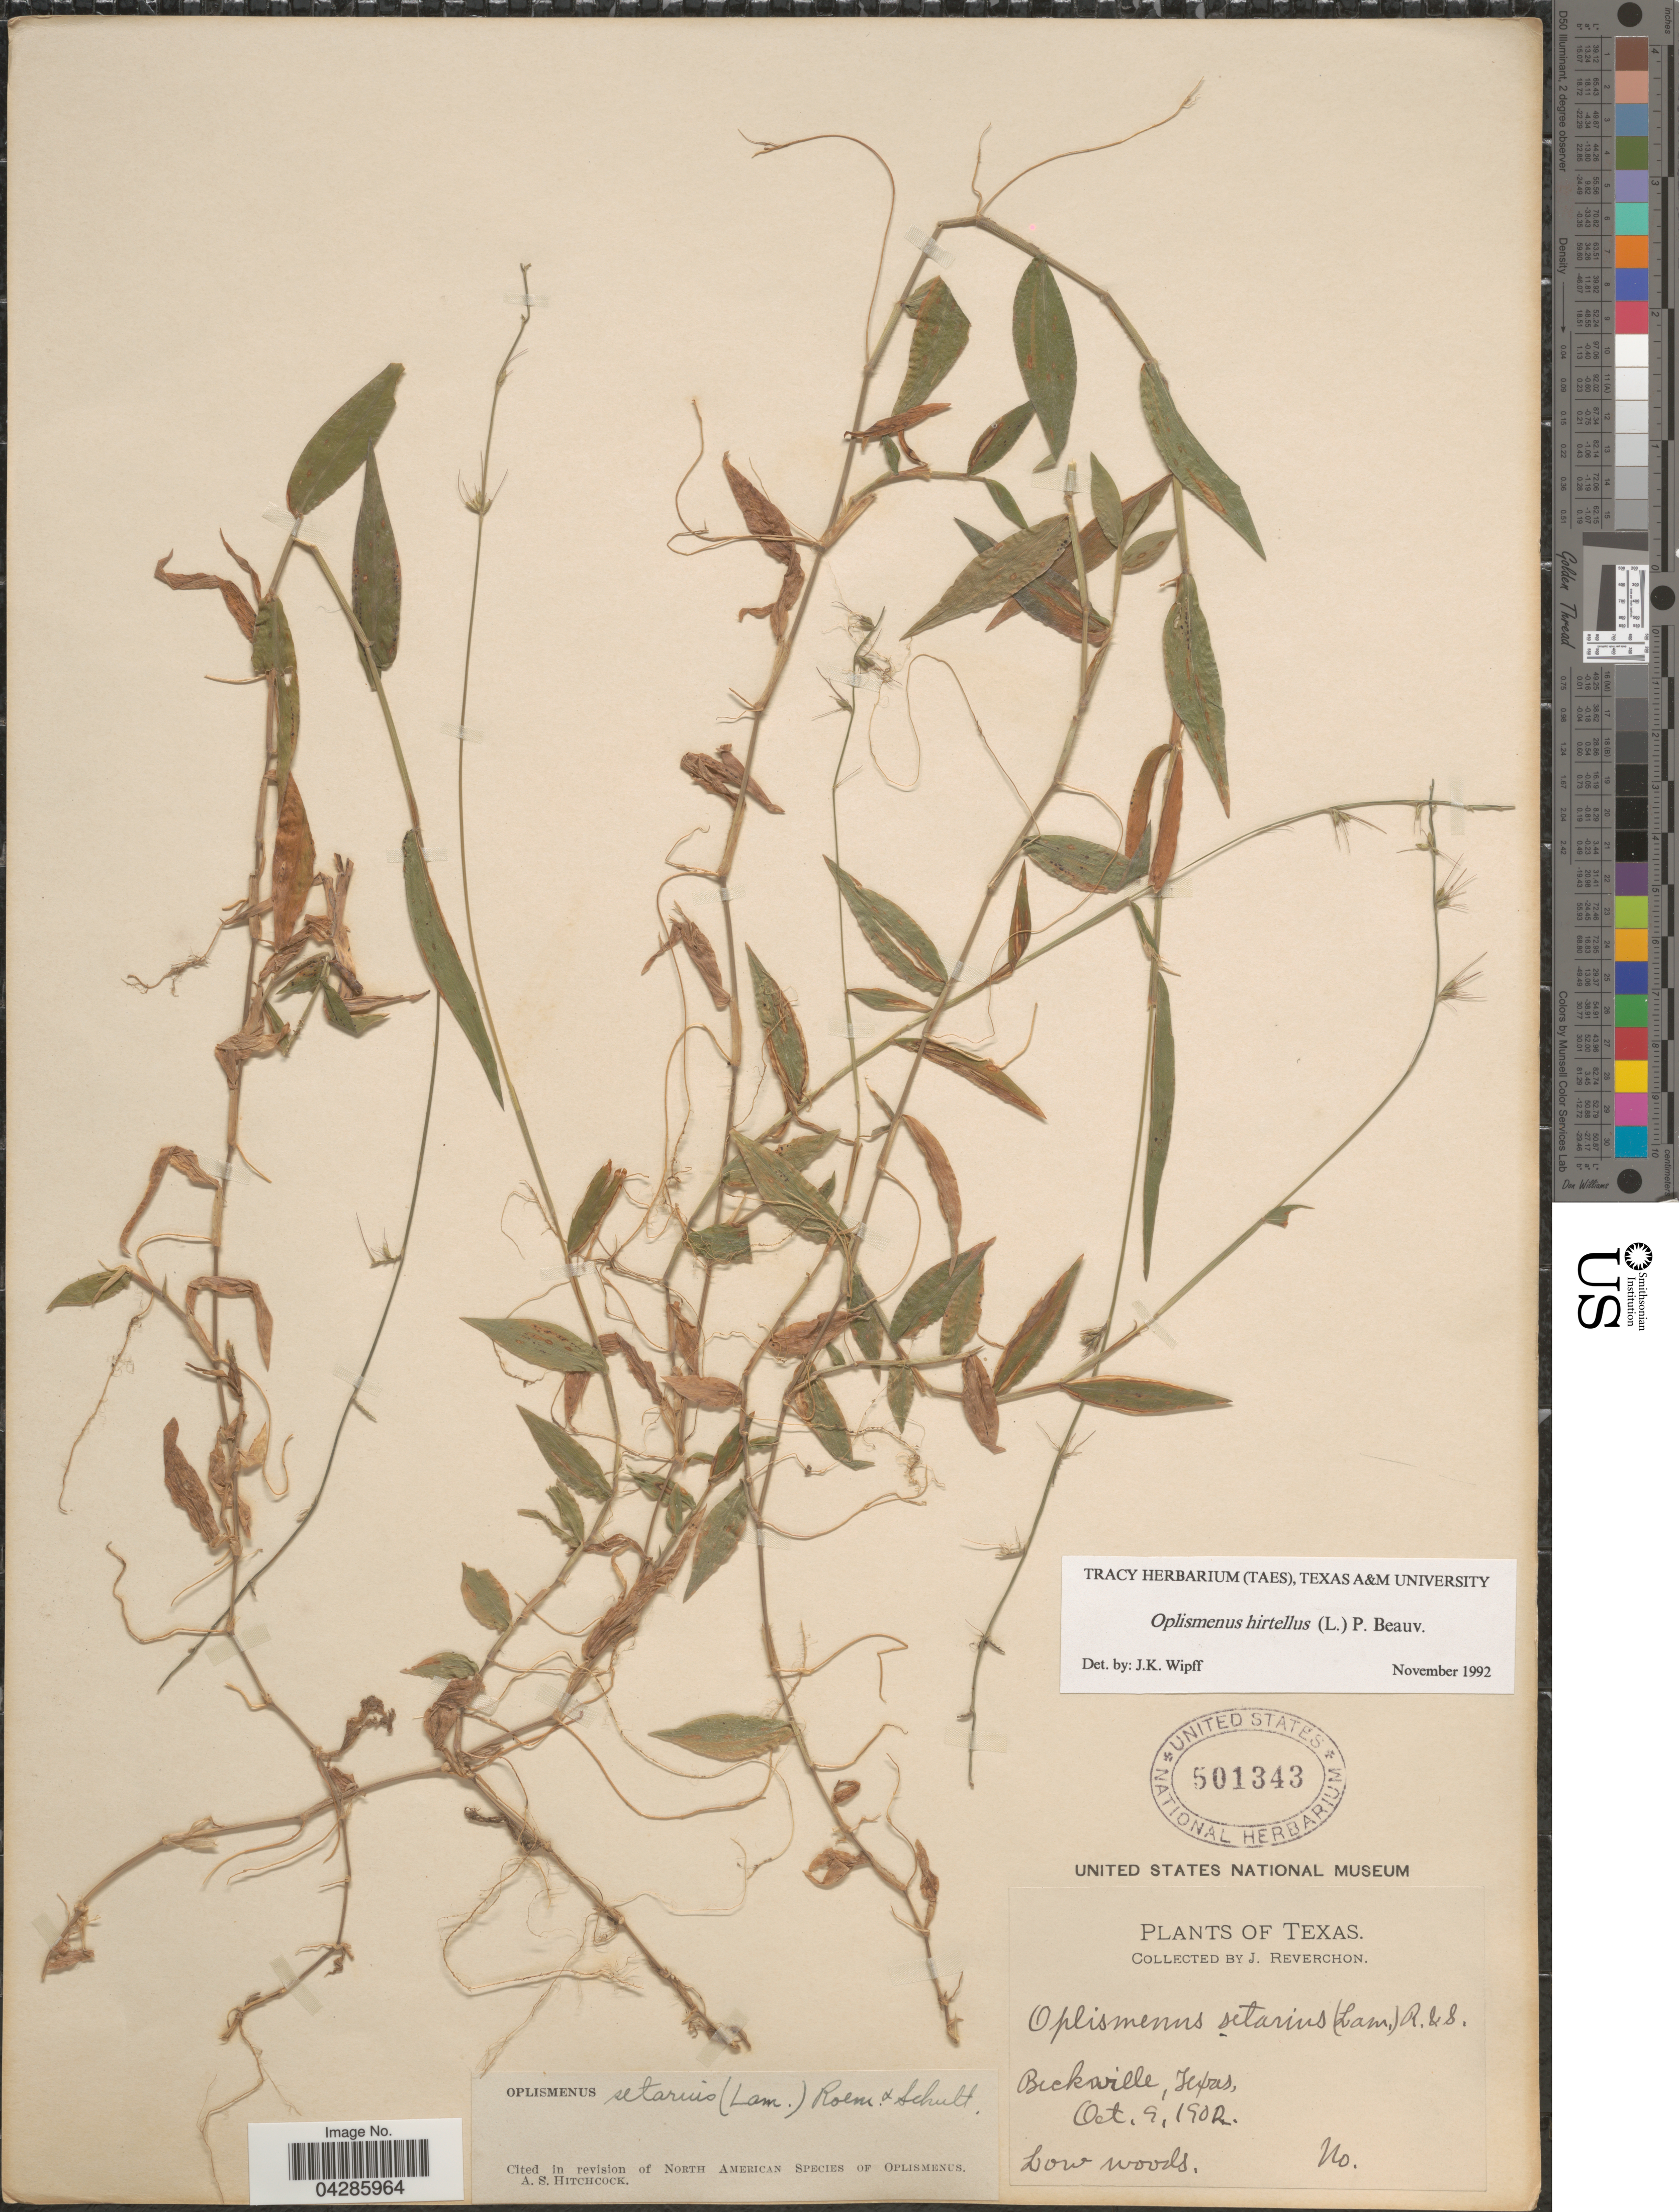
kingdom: Plantae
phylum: Tracheophyta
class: Liliopsida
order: Poales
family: Poaceae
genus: Oplismenus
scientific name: Oplismenus hirtellus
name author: (L.) P. Beauv.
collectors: J. Reverchon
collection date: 1902-10-09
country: United States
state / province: Texas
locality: Bickville.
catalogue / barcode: US 501343